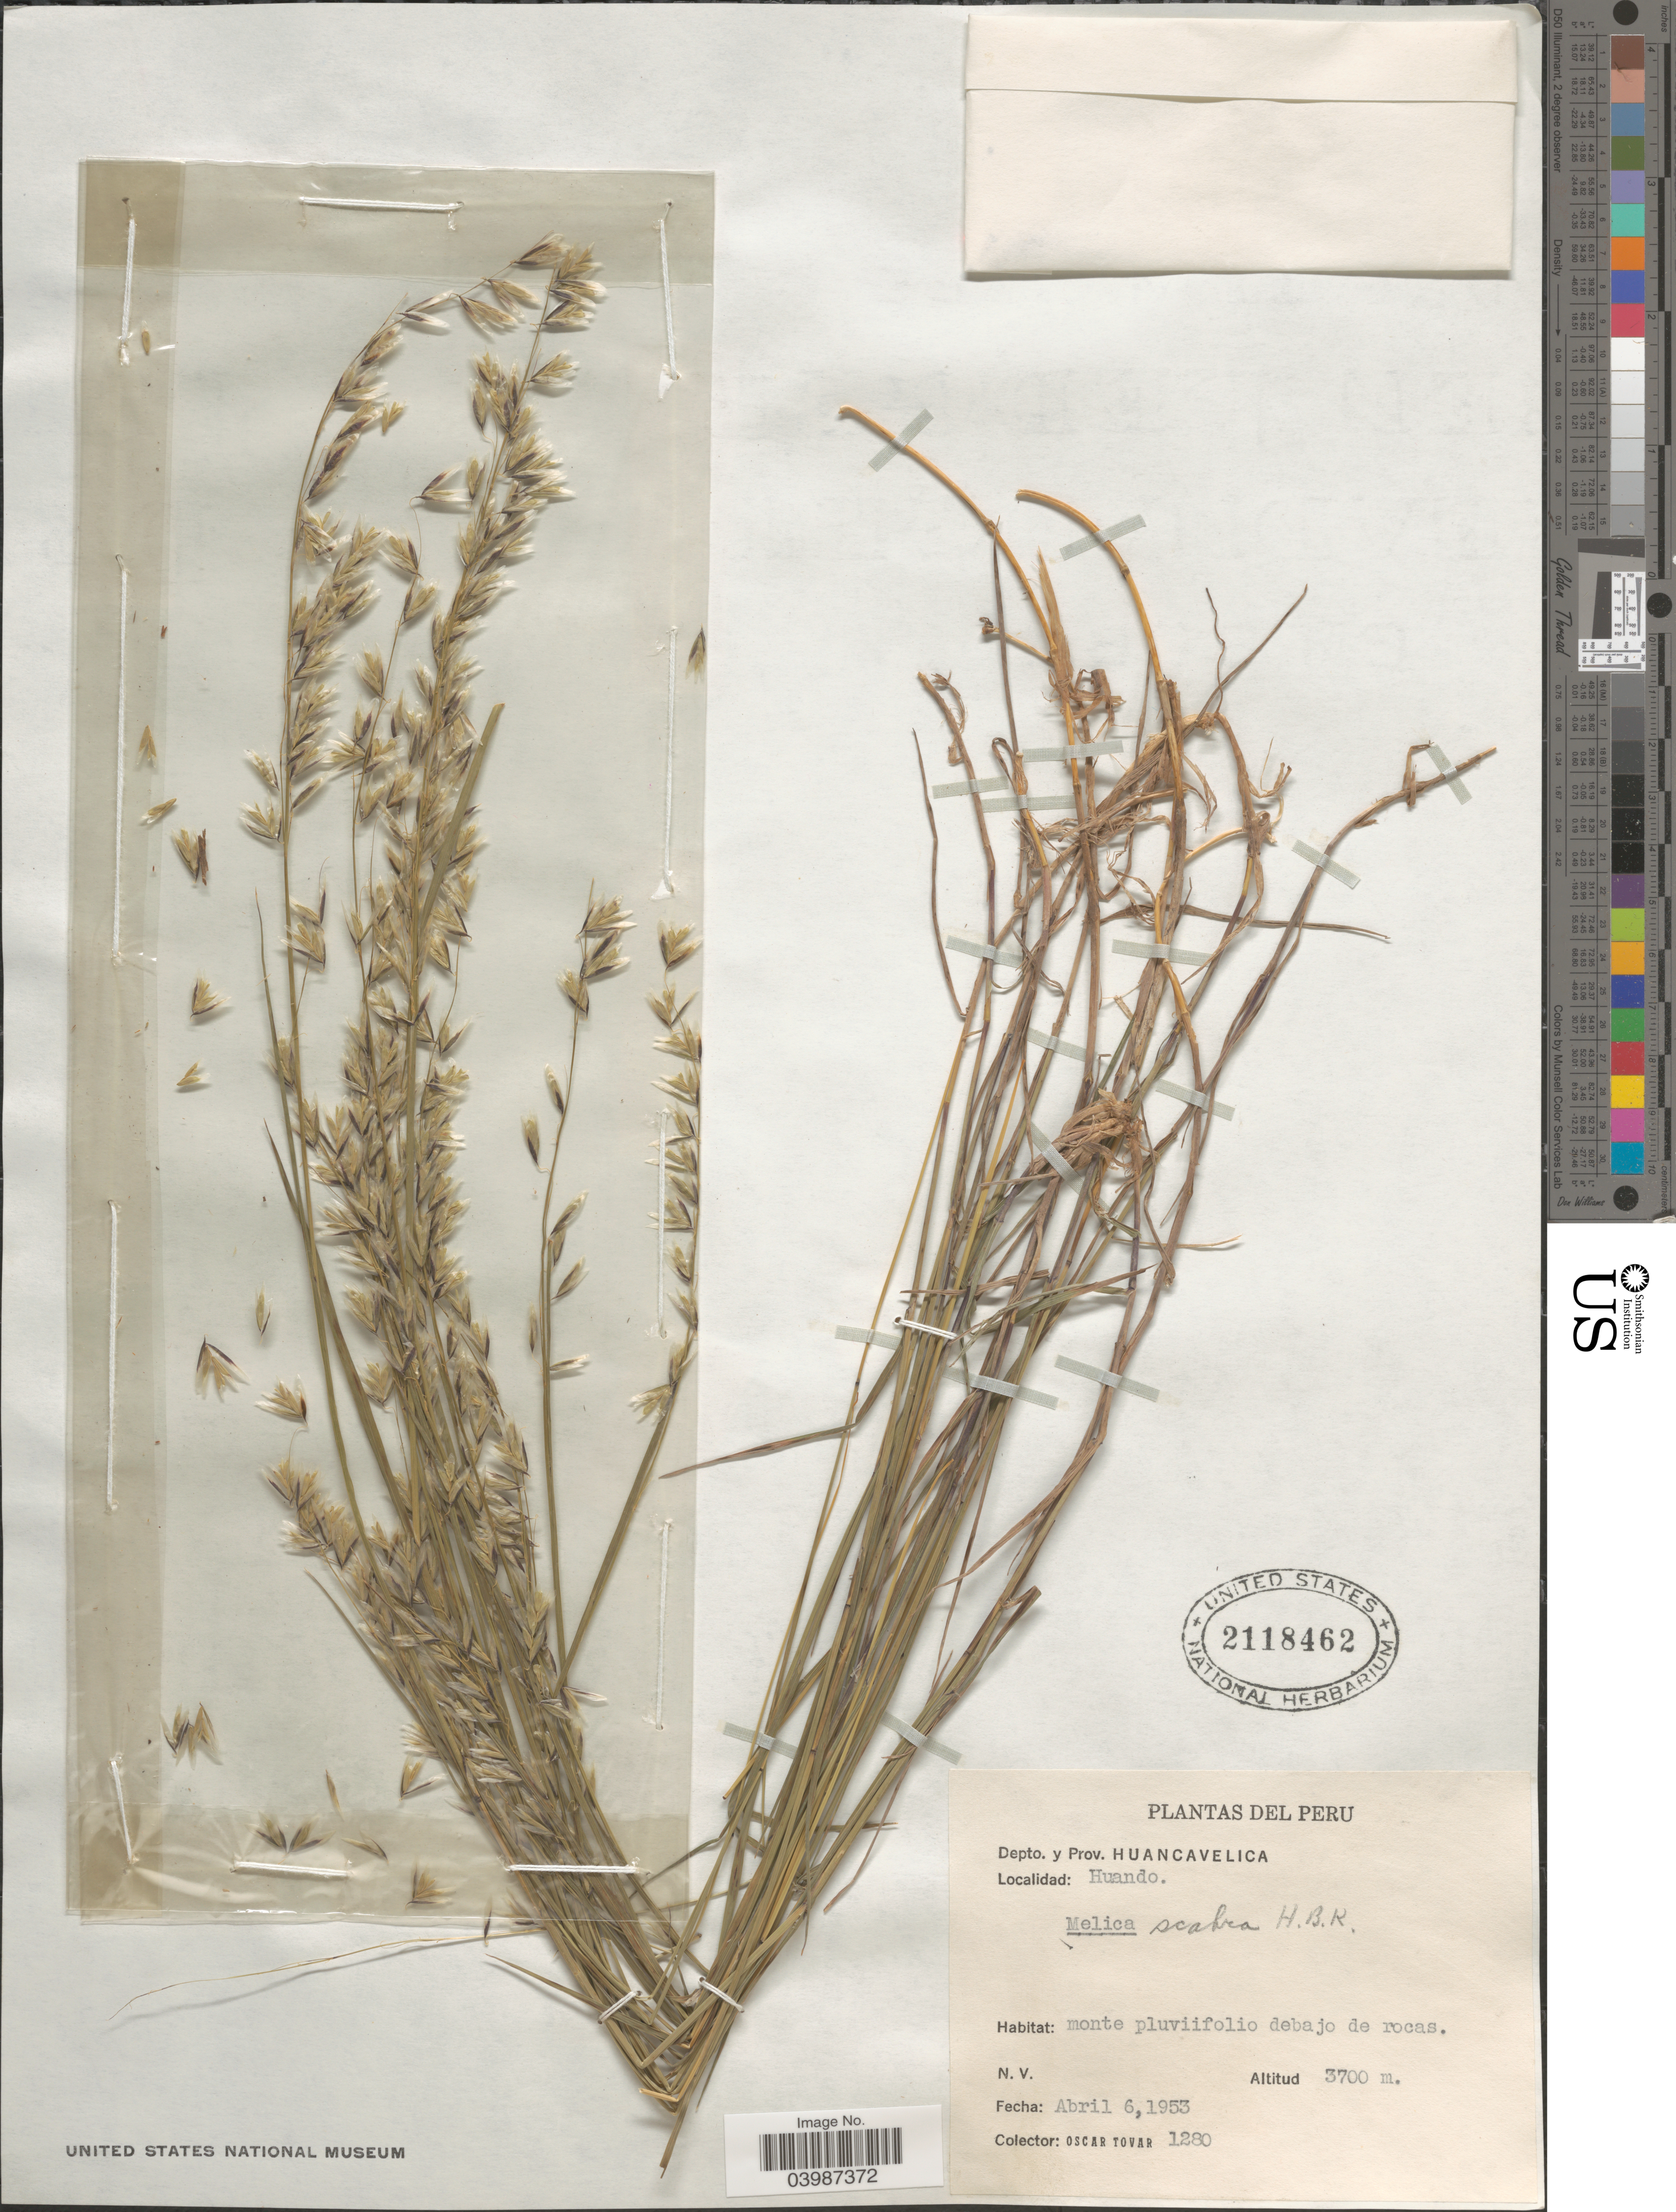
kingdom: Plantae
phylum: Tracheophyta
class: Liliopsida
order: Poales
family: Poaceae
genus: Melica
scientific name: Melica scabra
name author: Kunth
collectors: Ó. Tovar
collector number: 1280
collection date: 1953-04-06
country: Peru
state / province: Huancavelica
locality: Depto. y Prov. Huancavelica. Huando. Monte pluviifolio debajo de rocas.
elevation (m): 3700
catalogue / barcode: US 2118462